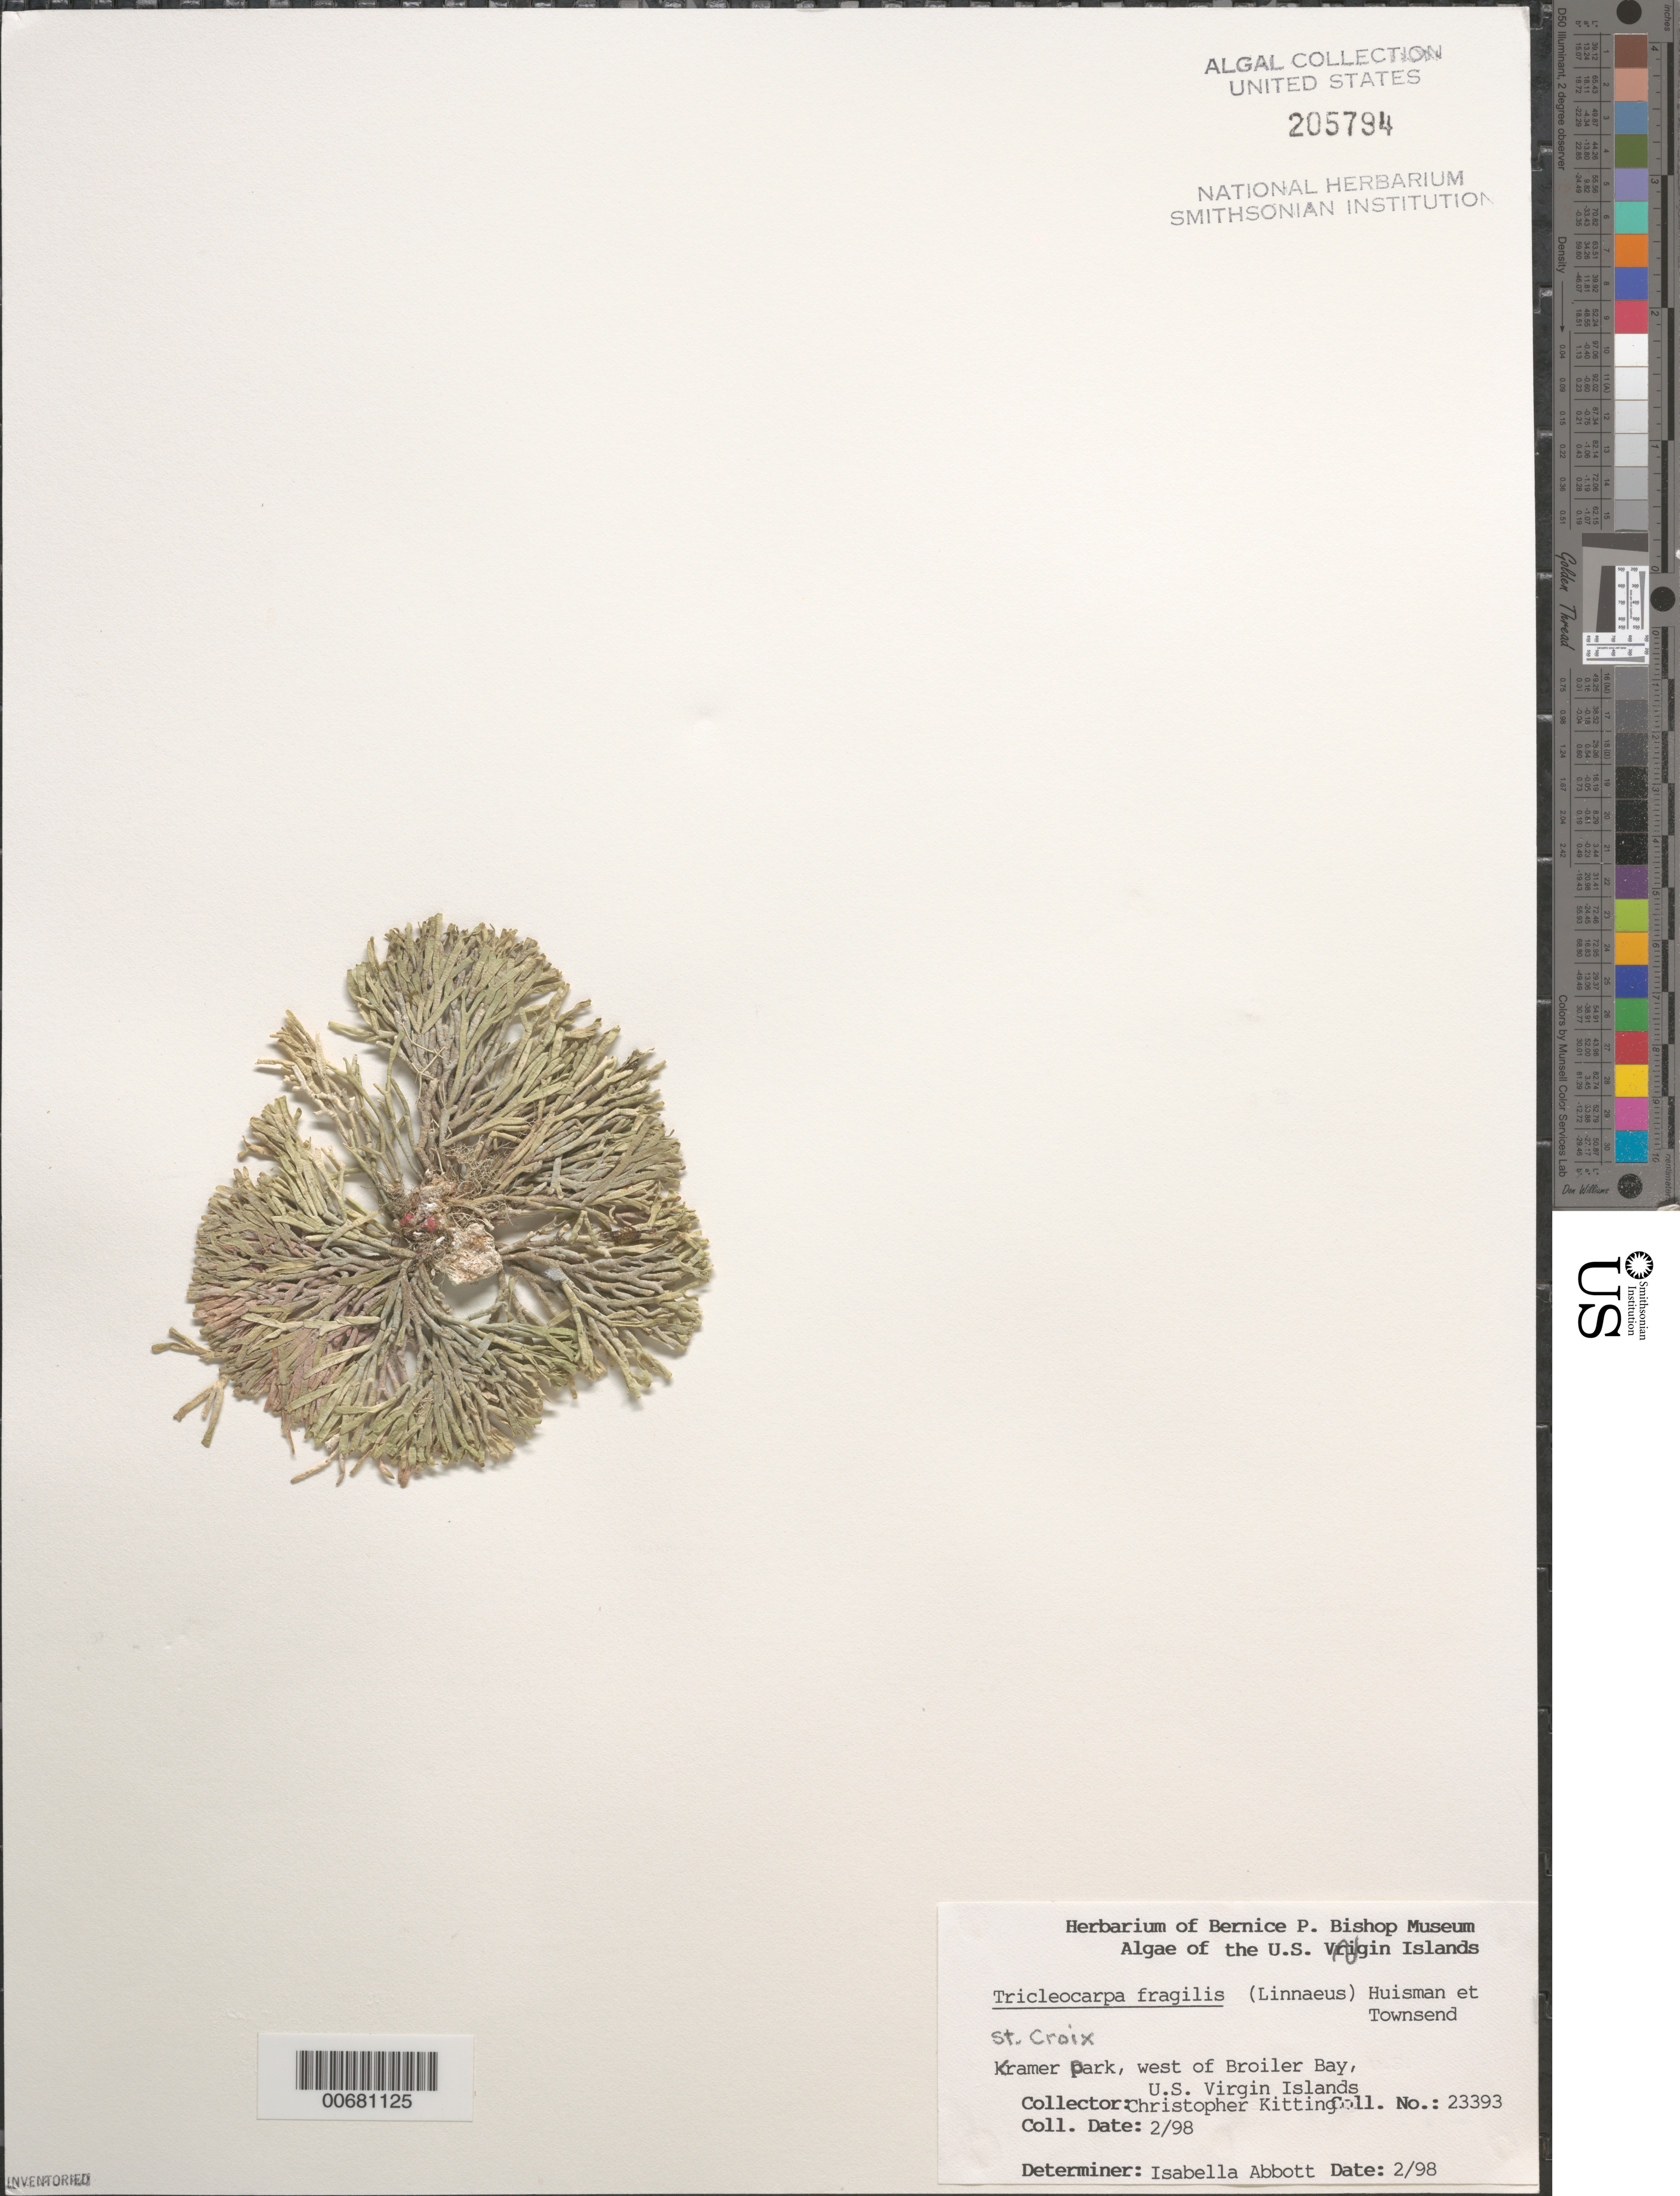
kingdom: Plantae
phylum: Rhodophyta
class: Florideophyceae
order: Nemaliales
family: Galaxauraceae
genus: Tricleocarpa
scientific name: Tricleocarpa fragilis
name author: (L.) Huisman & R.A. Towns.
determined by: Abbott, Isabella A.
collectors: C. Kitting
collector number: IAA 23393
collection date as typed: Feb 1998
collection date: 1998-02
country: U.S. Virgin Islands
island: St. Croix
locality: Kramer Park, west of Broiler Bay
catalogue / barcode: US 205794